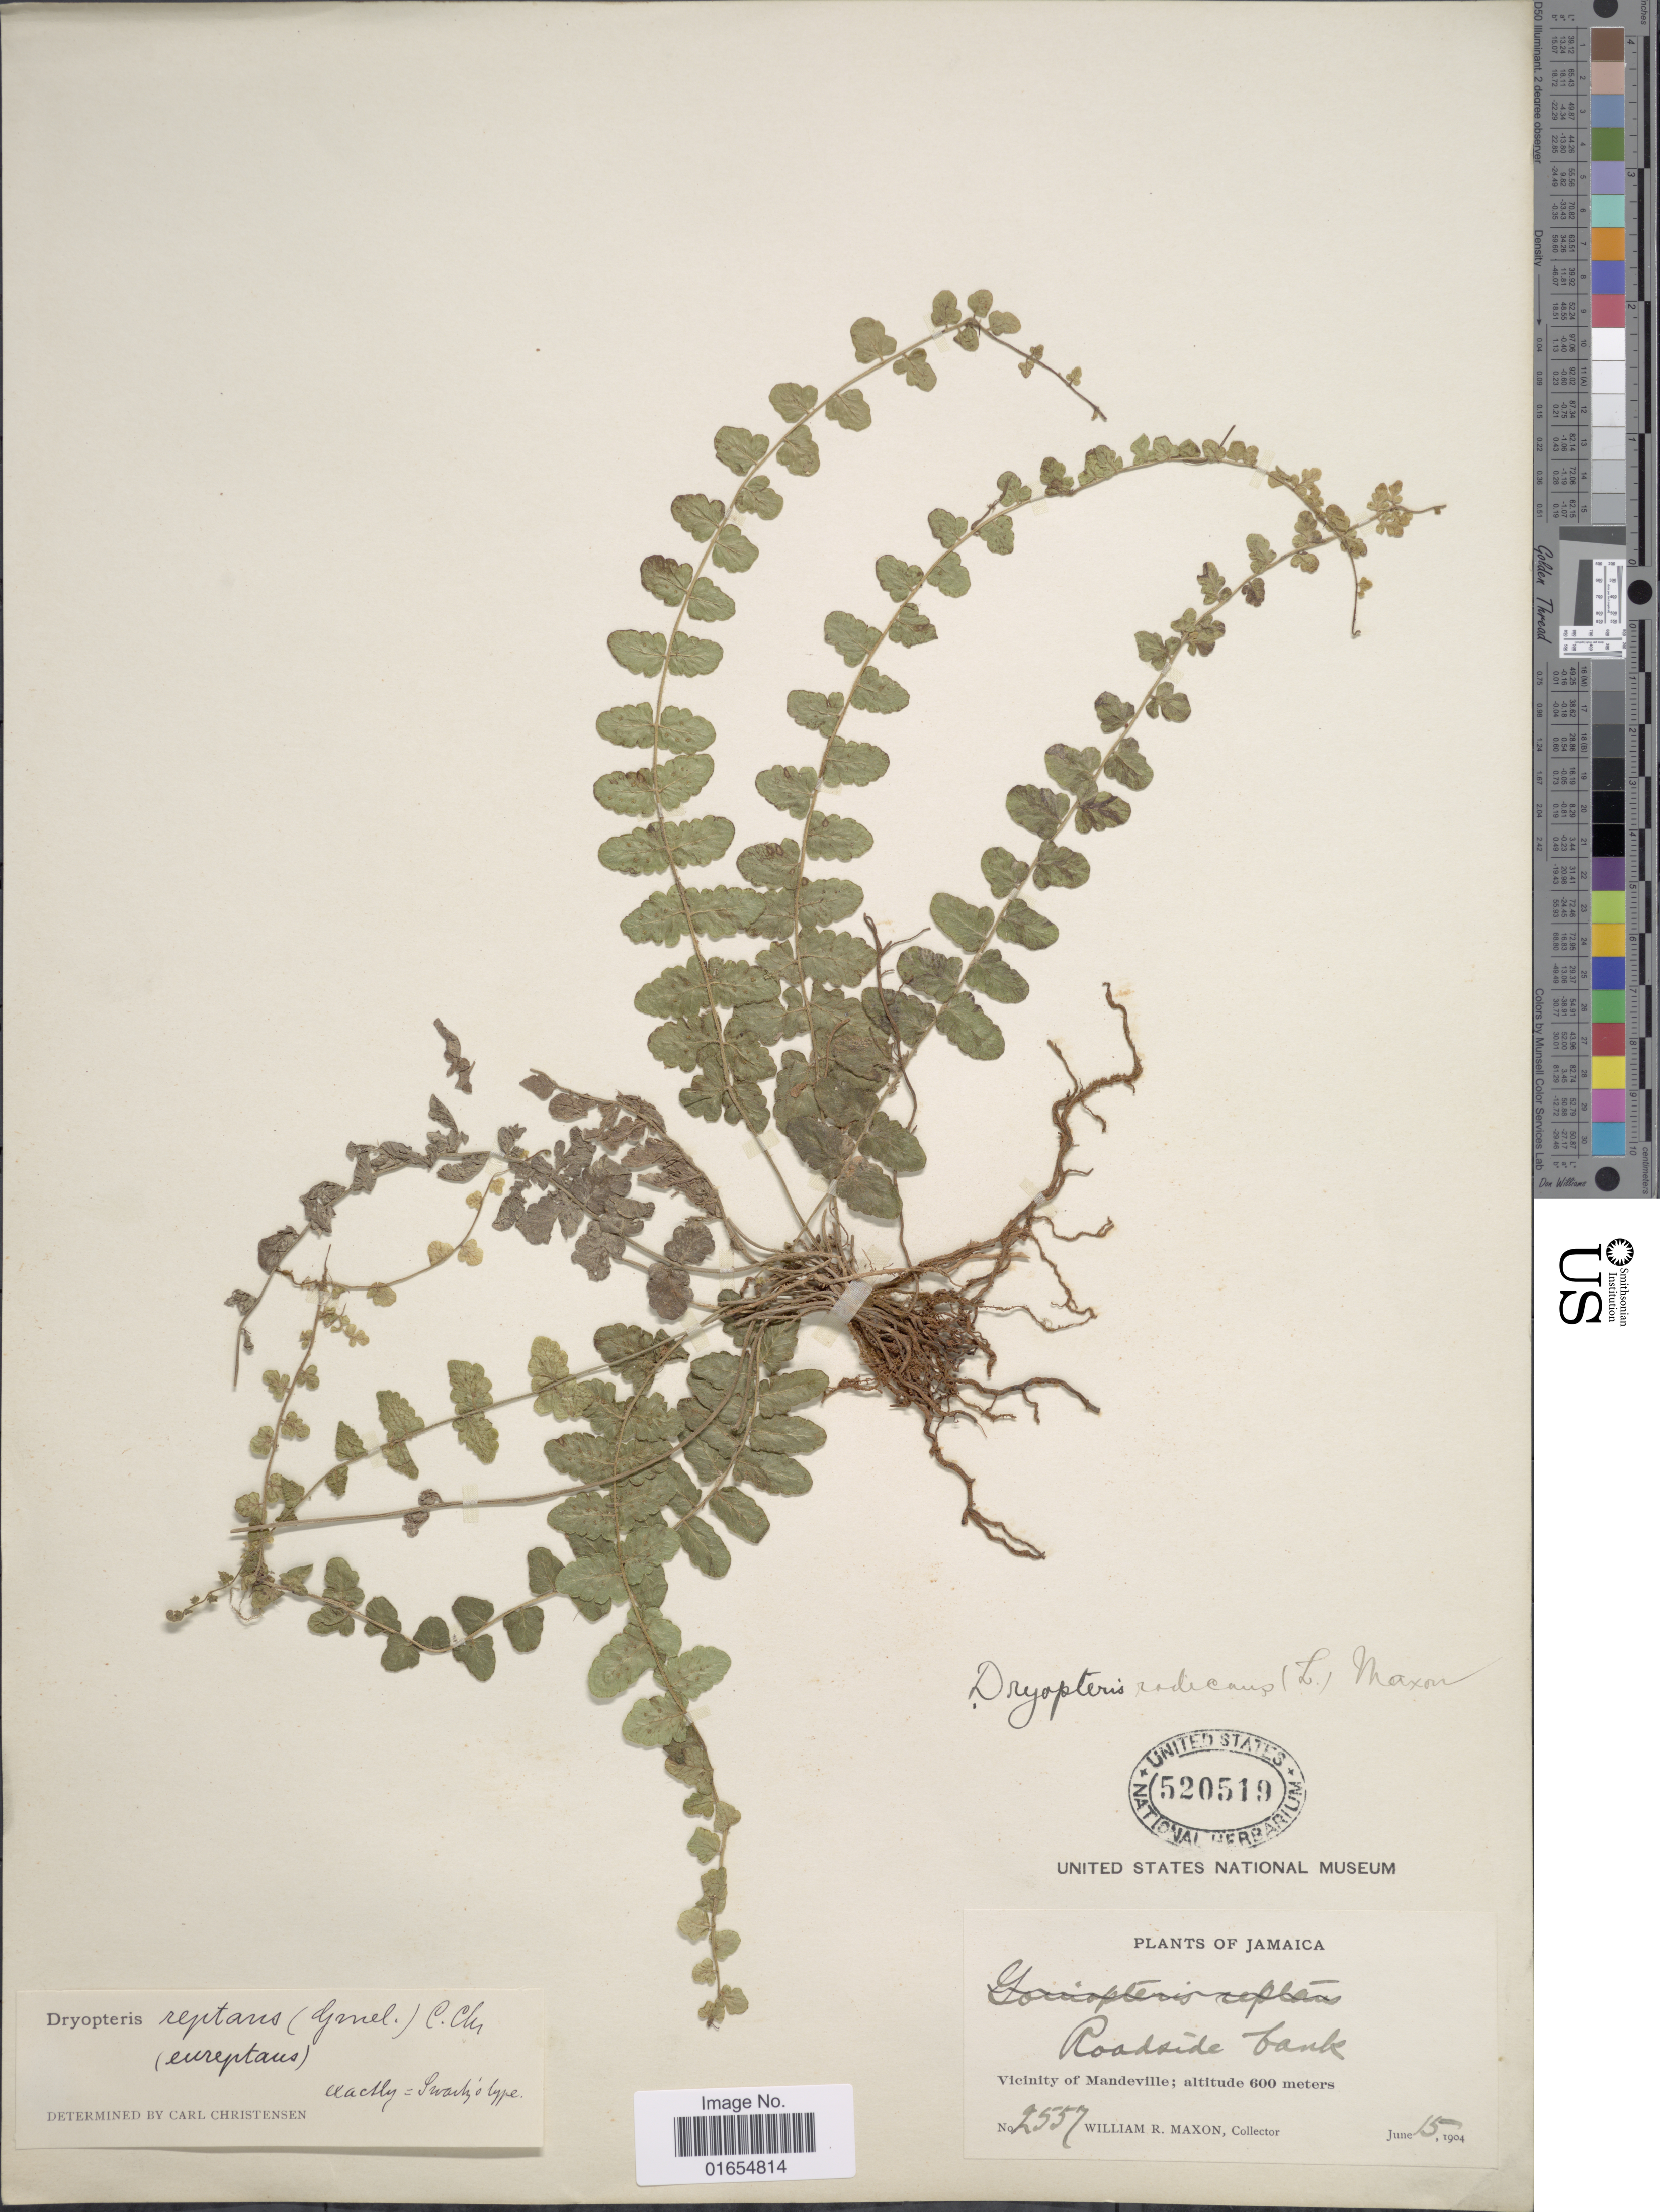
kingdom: Plantae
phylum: Tracheophyta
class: Polypodiopsida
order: Polypodiales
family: Thelypteridaceae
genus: Goniopteris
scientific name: Goniopteris reptans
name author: (J.F. Gmel.) C. Presl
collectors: W. R. Maxon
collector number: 2557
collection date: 1904-06-15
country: Jamaica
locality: Vicinity of Mandeville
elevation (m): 600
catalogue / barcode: US 520519